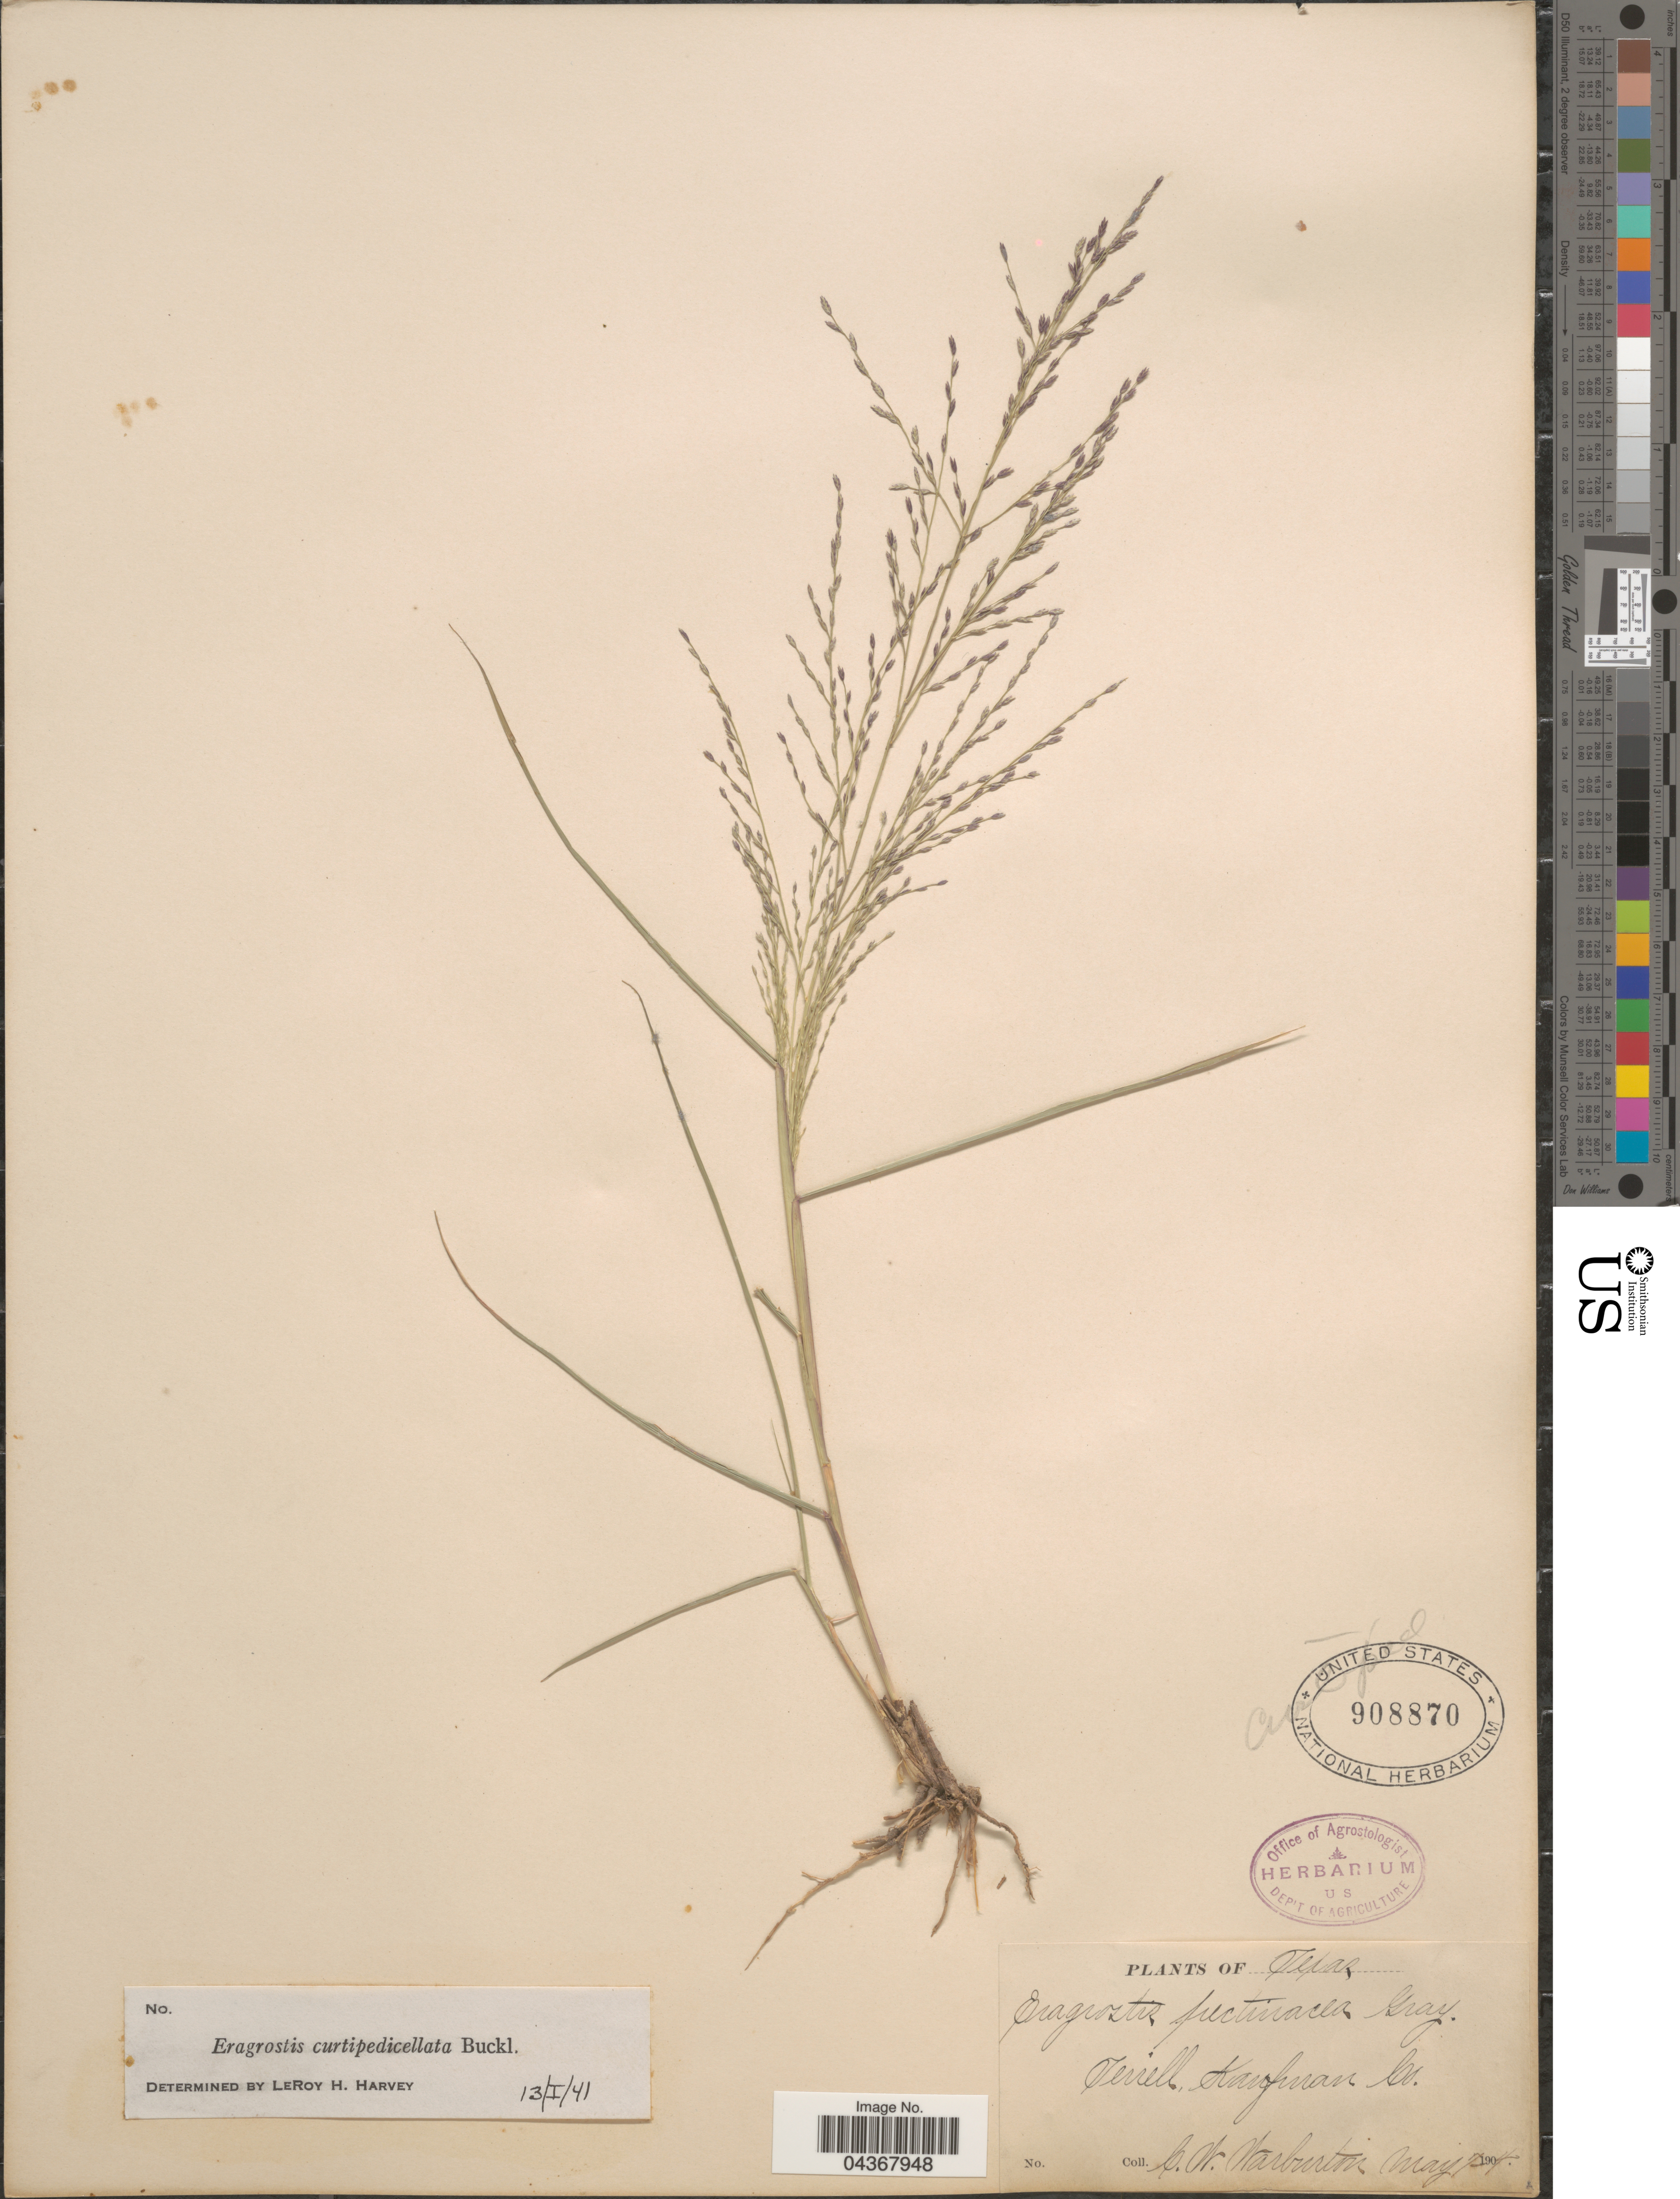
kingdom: Plantae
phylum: Tracheophyta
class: Liliopsida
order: Poales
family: Poaceae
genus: Eragrostis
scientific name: Eragrostis curtipedicellata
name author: Buckley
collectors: C. Warburton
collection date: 1904-05-07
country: United States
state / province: Texas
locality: Terrell, Kaufman Co.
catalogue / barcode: US 908870